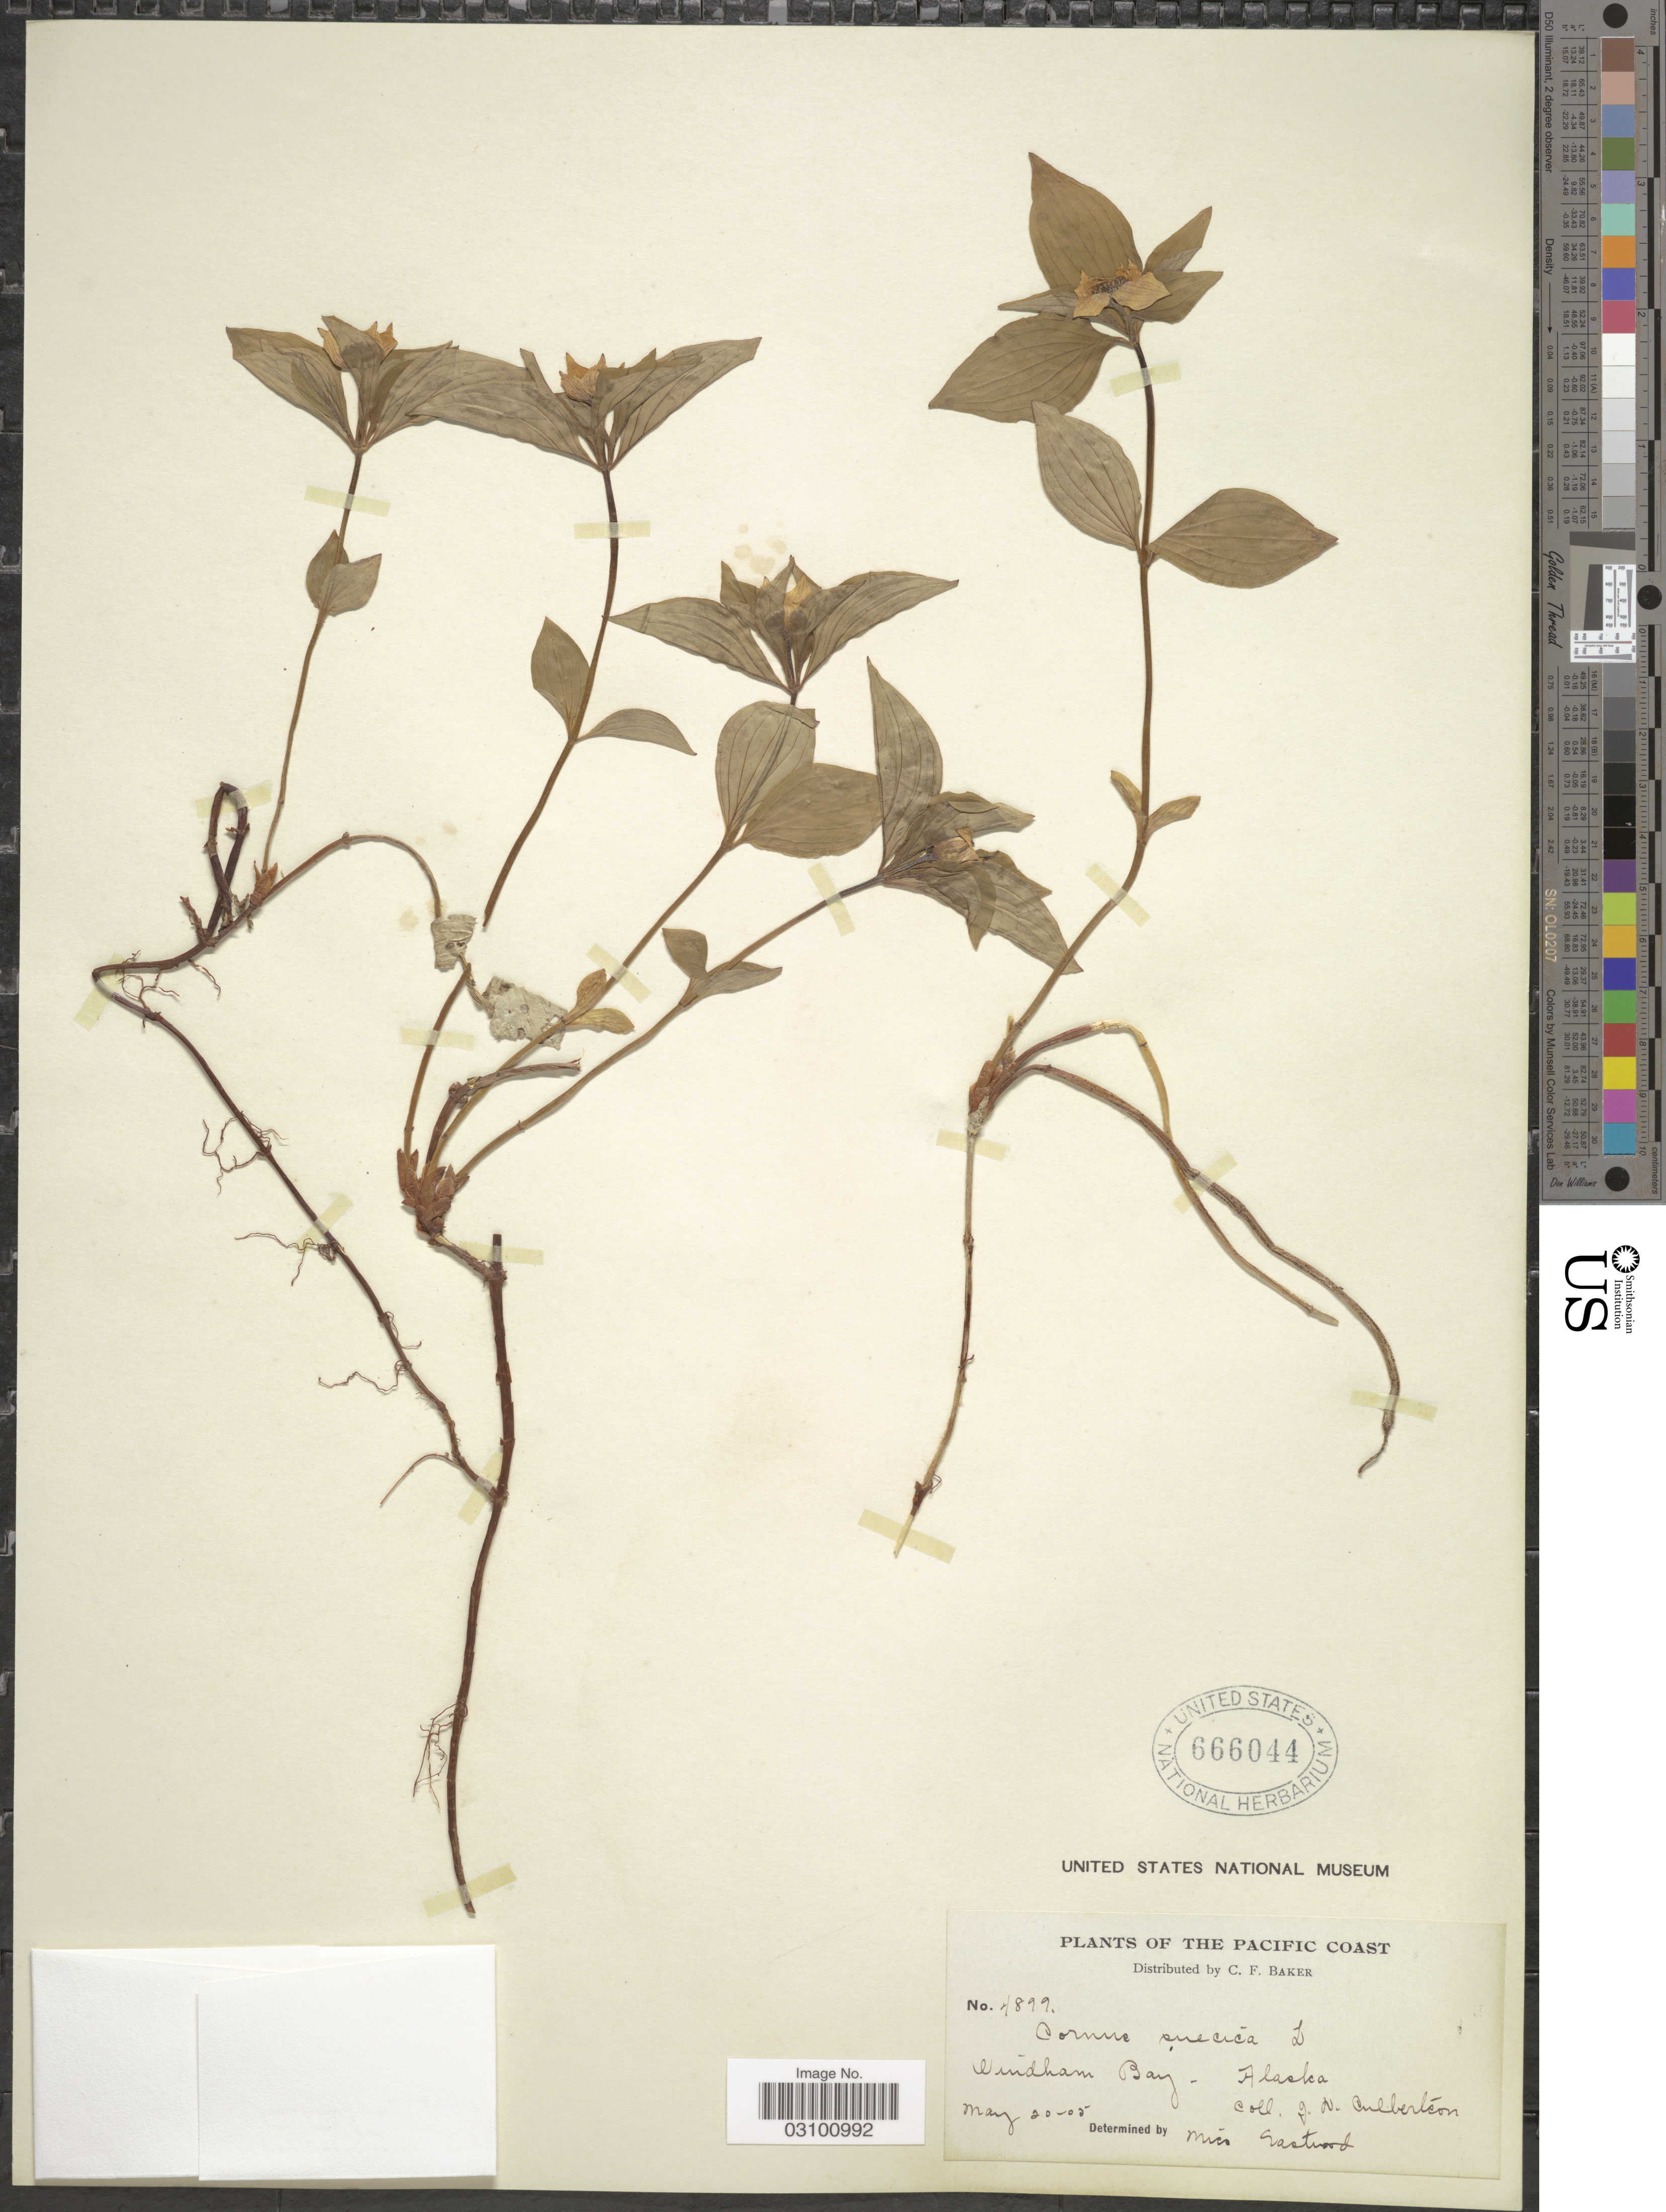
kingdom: Plantae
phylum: Tracheophyta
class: Magnoliopsida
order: Cornales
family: Cornaceae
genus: Cornus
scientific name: Cornus suecica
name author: L.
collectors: J. Culbertson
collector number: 4899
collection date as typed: Transcribed d/m/y: 20/5/5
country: United States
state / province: Alaska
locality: Pacific Coast. Windham Bay.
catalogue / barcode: US 666044